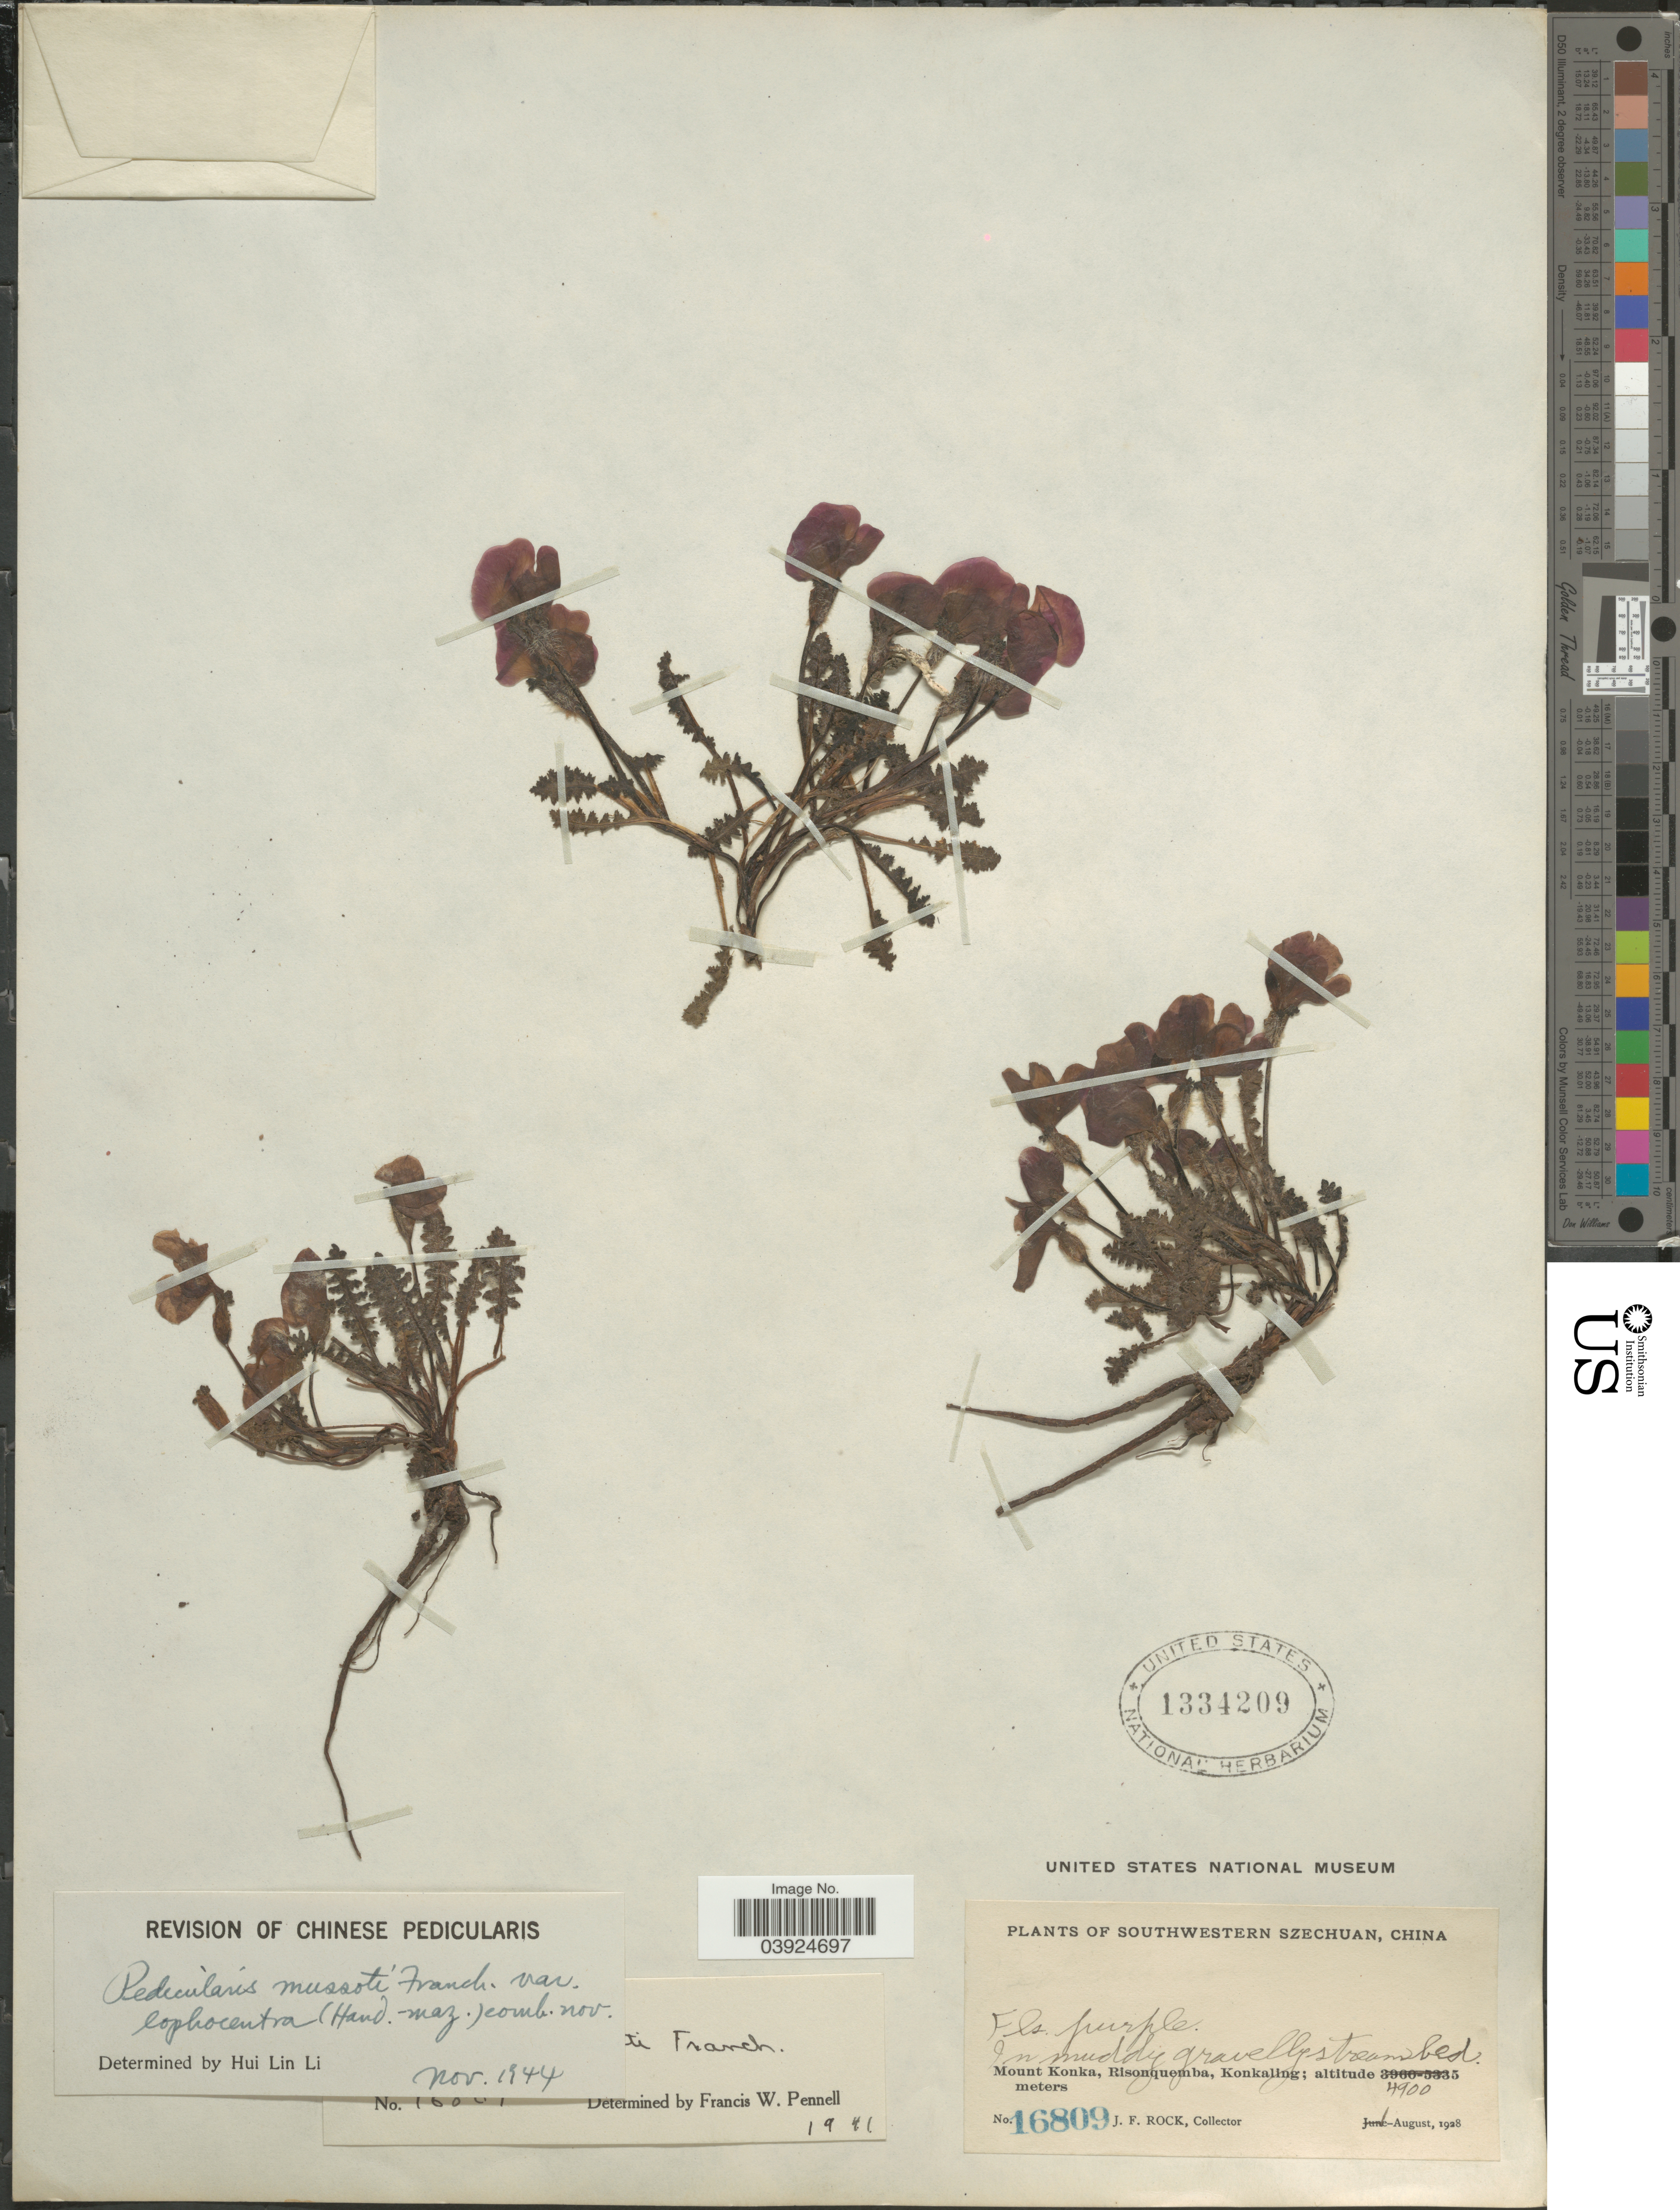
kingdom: Plantae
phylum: Tracheophyta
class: Magnoliopsida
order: Lamiales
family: Orobanchaceae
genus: Pedicularis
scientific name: Pedicularis mussoti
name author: Franch.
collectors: J. Rock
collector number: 16809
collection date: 1928-08-01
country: China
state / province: Sichuan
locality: Southwestern Szechuan. Mount Konka, Risonquemba, Konkaling.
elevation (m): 4900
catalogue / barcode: US 1334209